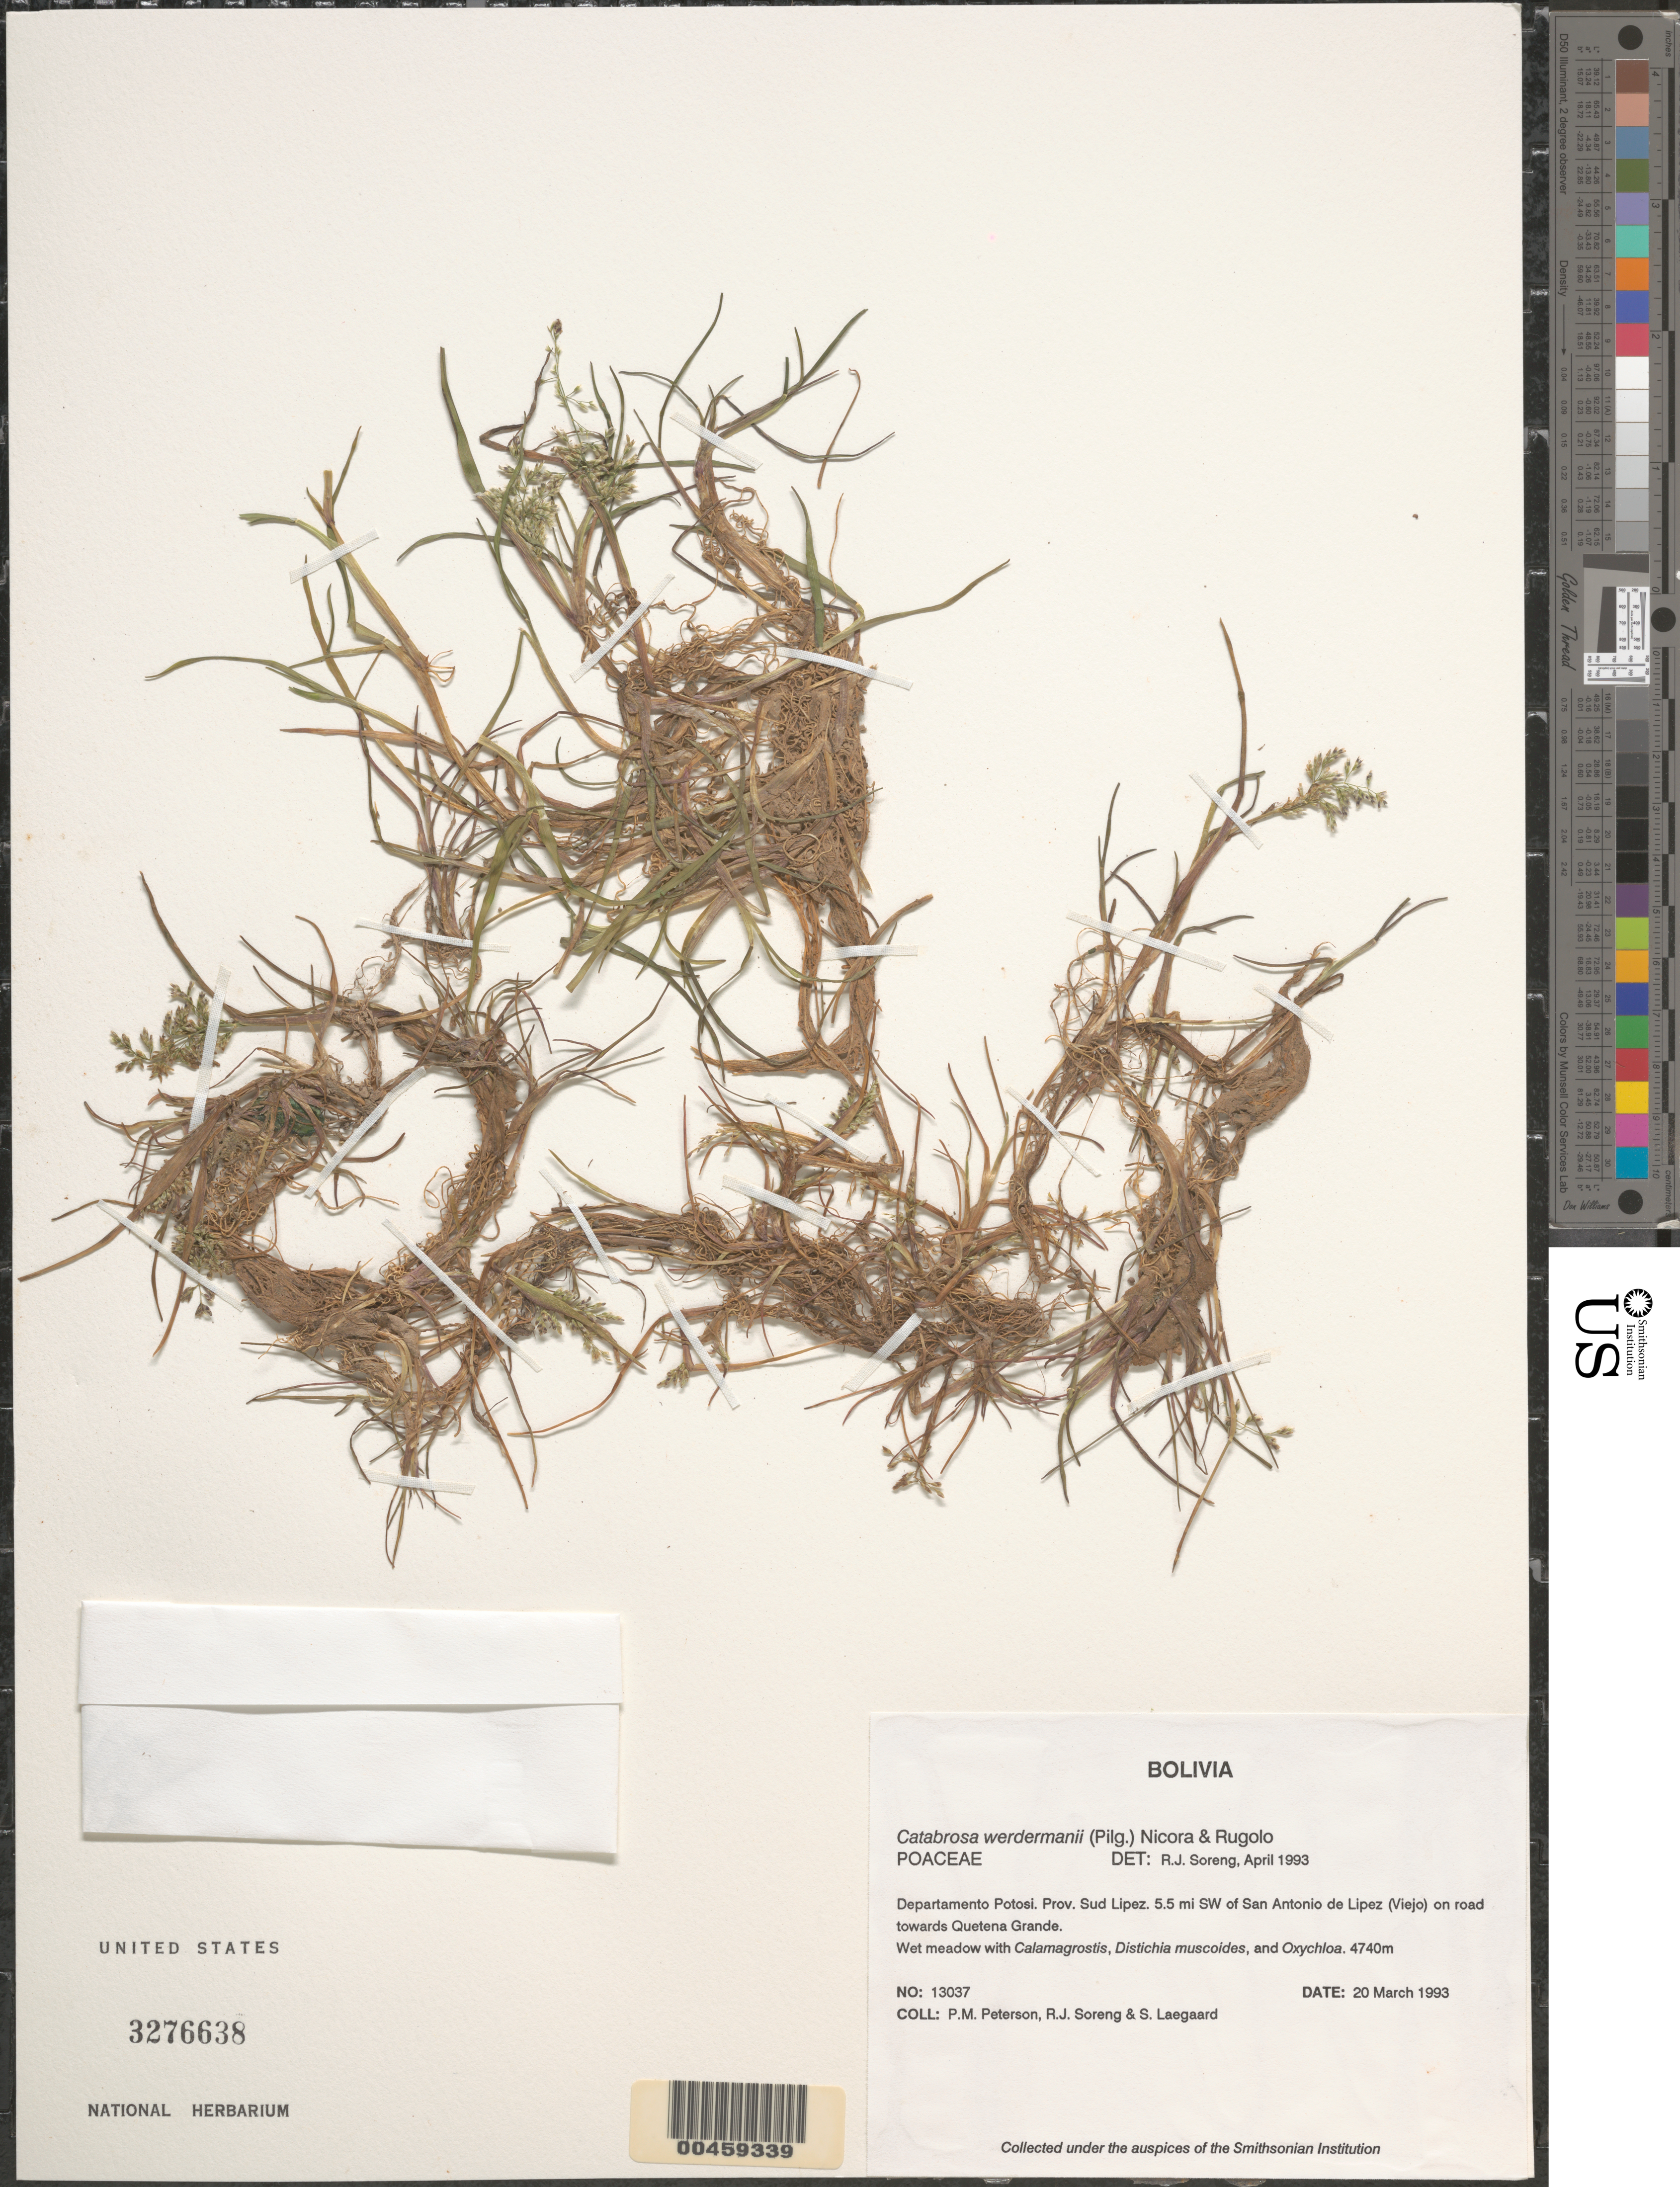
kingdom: Plantae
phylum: Tracheophyta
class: Liliopsida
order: Poales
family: Poaceae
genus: Catabrosa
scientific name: Catabrosa werdermannii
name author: (Pilg.) Nicora & Rúgolo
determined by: Soreng, Robert J., Research Associate (BOT), Smithsonian Institution - National Museum of Natural History (UNITED STATES)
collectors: P. M. Peterson, R. J. Soreng & S. Lægaard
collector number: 13037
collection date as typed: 20 Mar 1993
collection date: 1993-03-20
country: Bolivia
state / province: Potosí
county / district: Sud Lípez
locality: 5.5 mi SW of San Antonia de Lipez (Viejo) on road towards Quentena Grande.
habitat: Wet meadow with Calamagrostis, Distichia muscoides, and Oxychloa.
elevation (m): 4740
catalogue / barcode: US 3276638